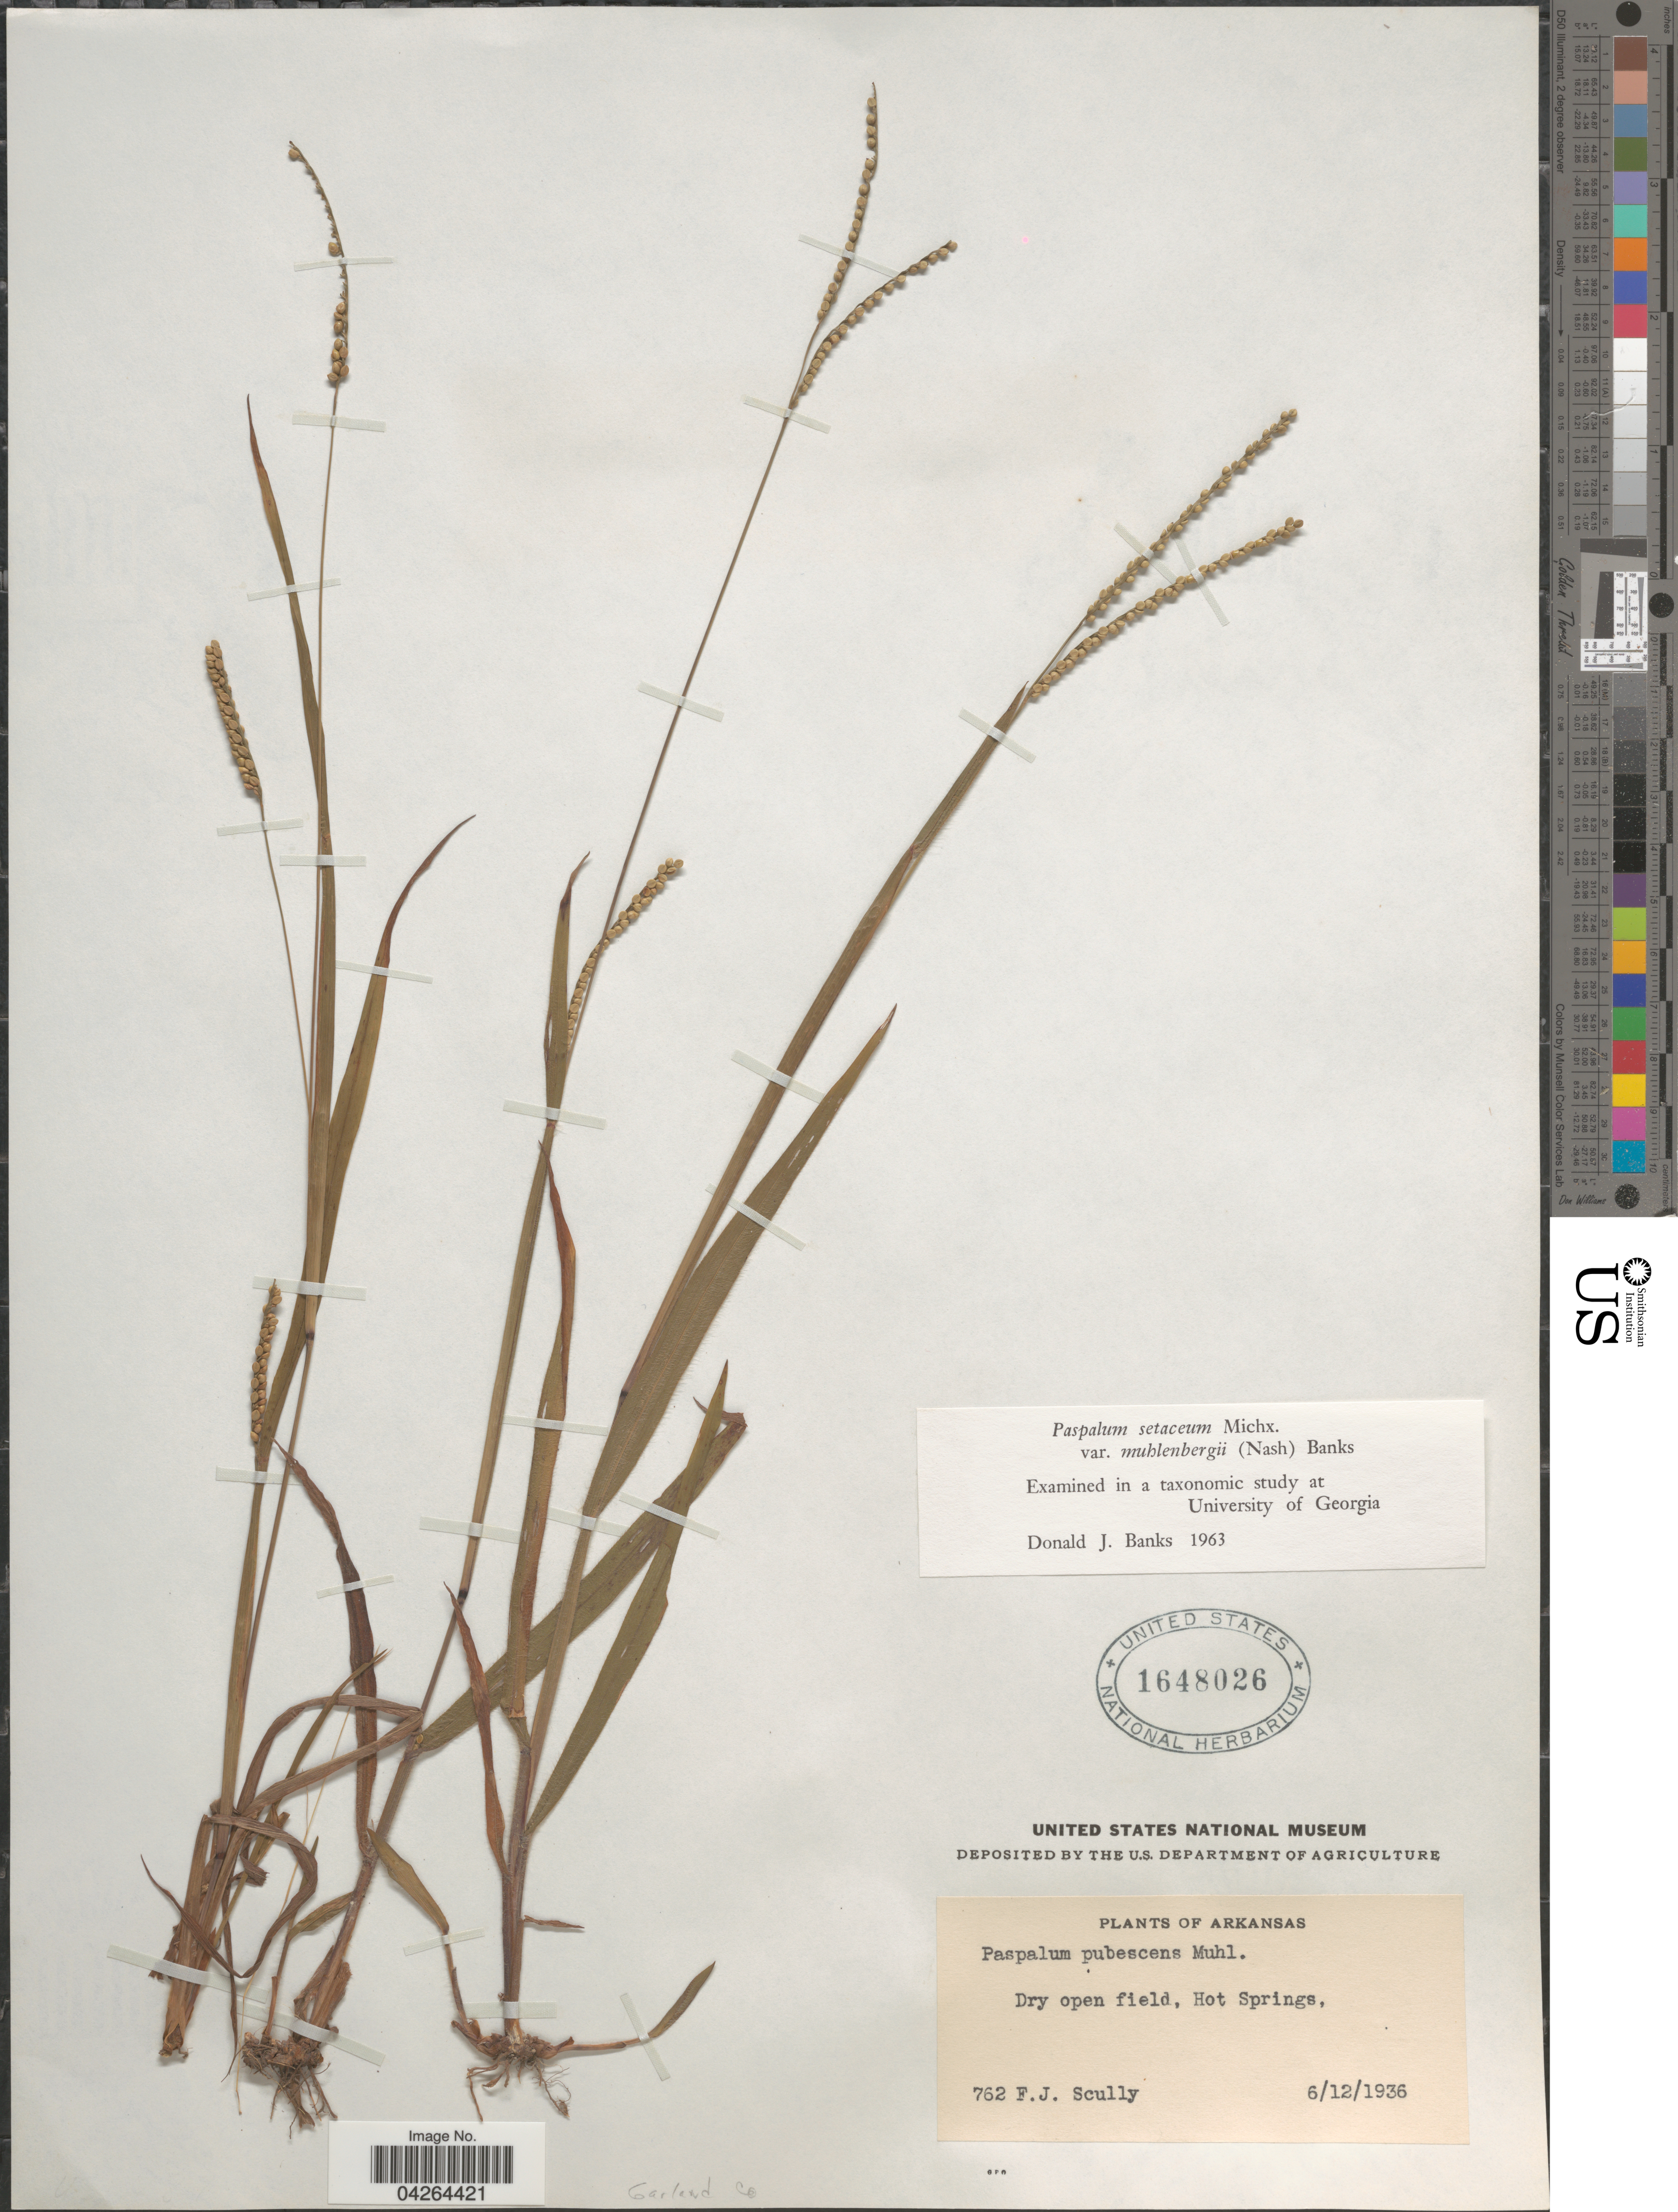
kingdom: Plantae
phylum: Tracheophyta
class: Liliopsida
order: Poales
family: Poaceae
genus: Paspalum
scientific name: Paspalum setaceum var. muhlenbergii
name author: (Nash) D.J. Banks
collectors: F. Scully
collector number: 762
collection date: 1936-06-12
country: United States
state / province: Arkansas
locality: Dry open field, Hot Springs. Garland Co.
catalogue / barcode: US 1648026